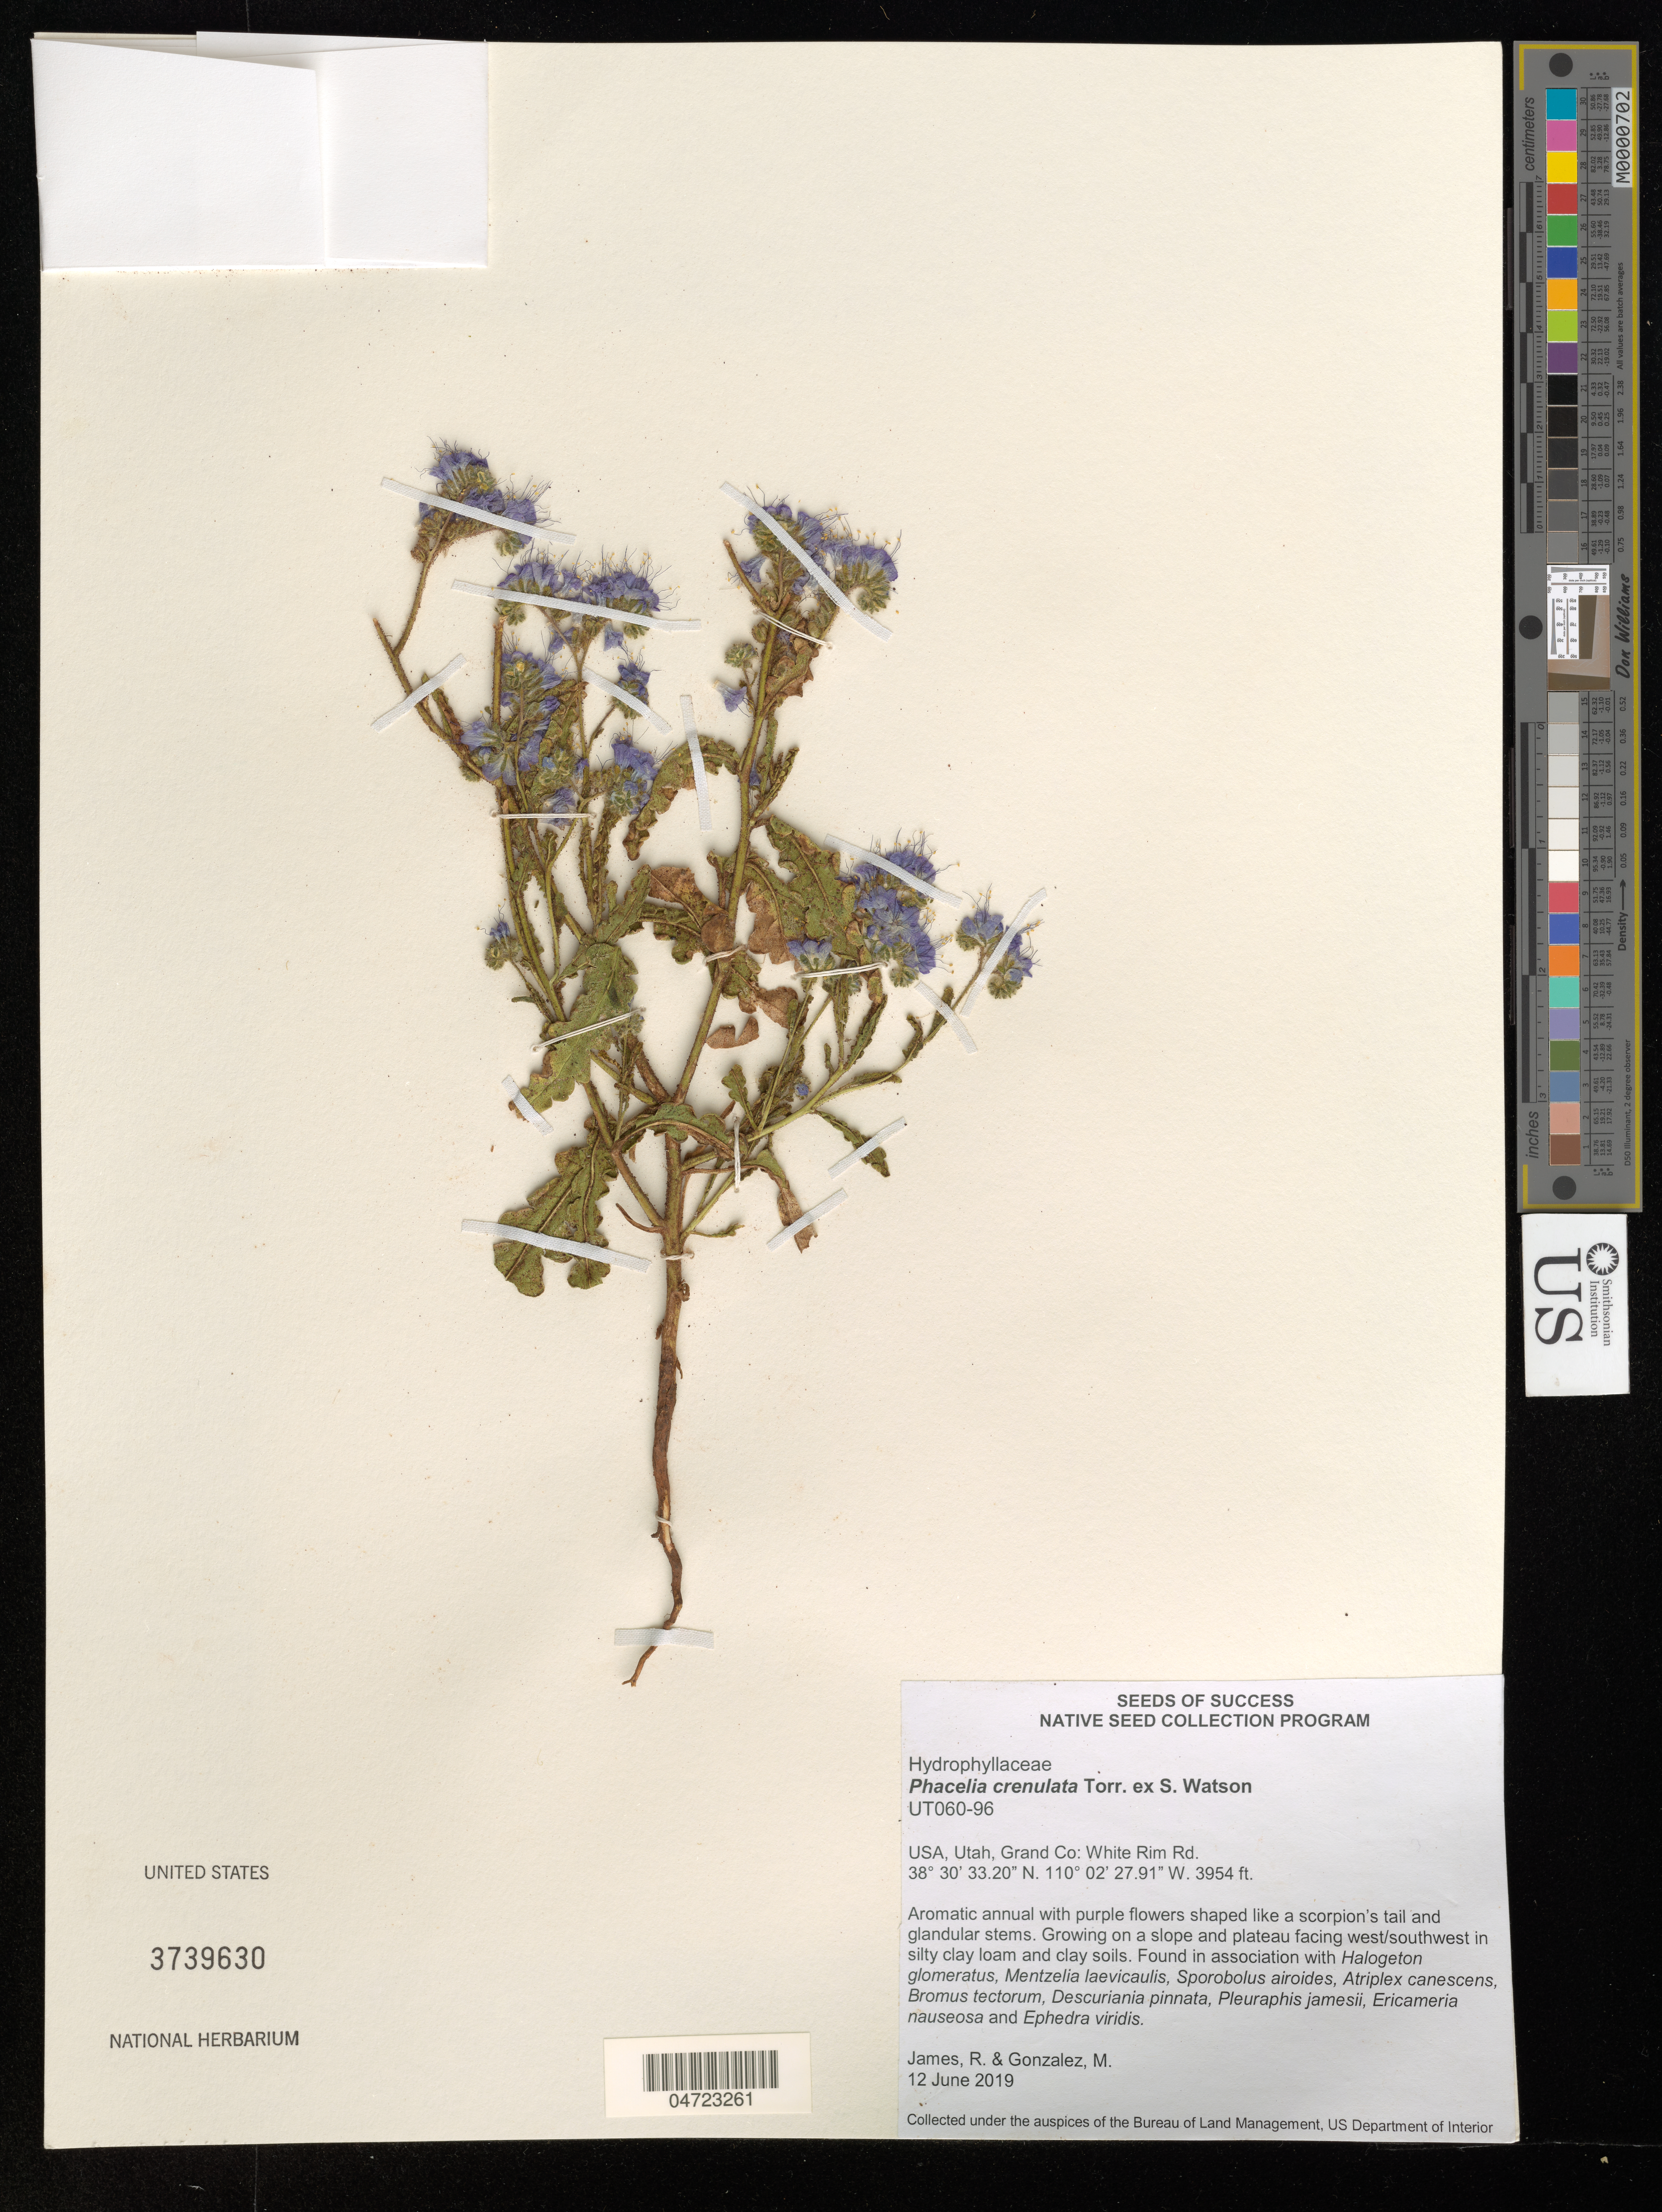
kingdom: Plantae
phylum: Tracheophyta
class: Magnoliopsida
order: Boraginales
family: Hydrophyllaceae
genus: Phacelia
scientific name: Phacelia crenulata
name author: Torr. ex S. Watson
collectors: R. James & M. Gonzalez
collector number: UT060-96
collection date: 2019-06-12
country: United States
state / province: Utah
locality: Grand Co: White Rim Rd. On a slope and plateau facing west/southwest in silty clay loam and clay soils.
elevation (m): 1205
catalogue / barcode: US 3739630